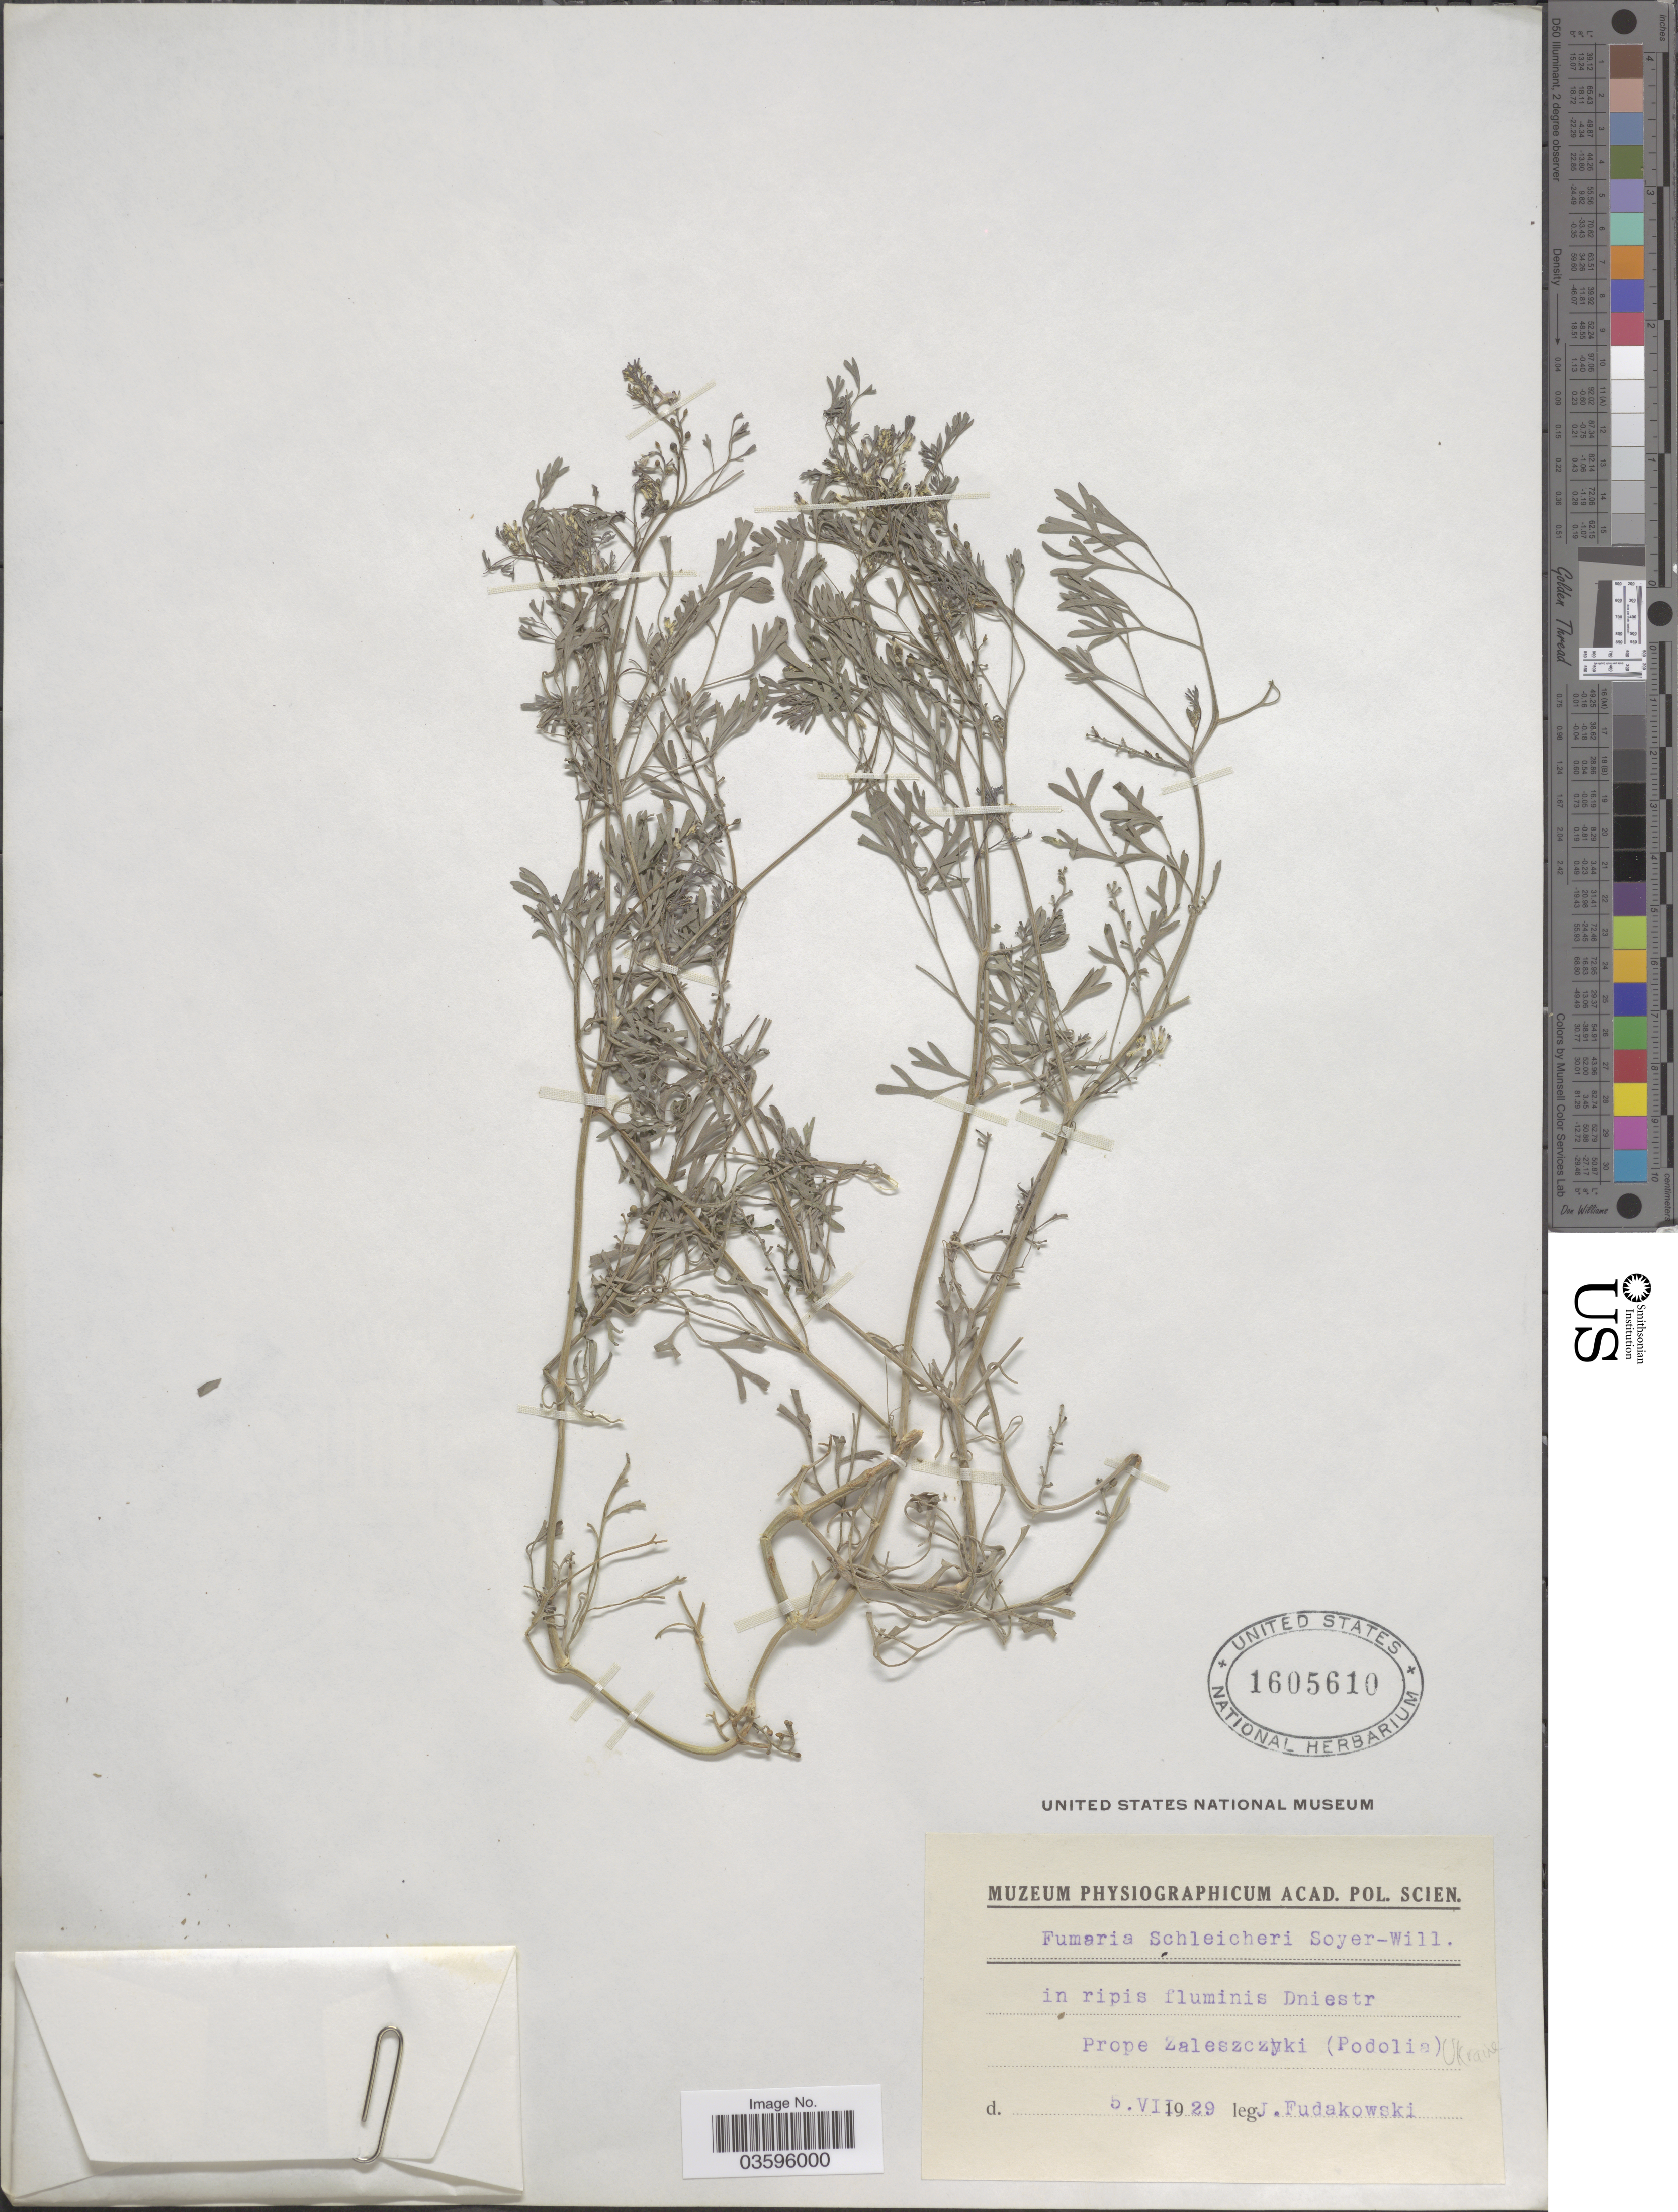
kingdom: Plantae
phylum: Tracheophyta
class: Magnoliopsida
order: Ranunculales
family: Papaveraceae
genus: Fumaria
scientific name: Fumaria schleicheri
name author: Soy.-Willem.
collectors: J. Fudakowski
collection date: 1929-07-05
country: Ukraine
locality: In ripis fluminis Dniestr Prope Zaleszczyki (Podolia) Ukraine.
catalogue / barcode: US 1605610